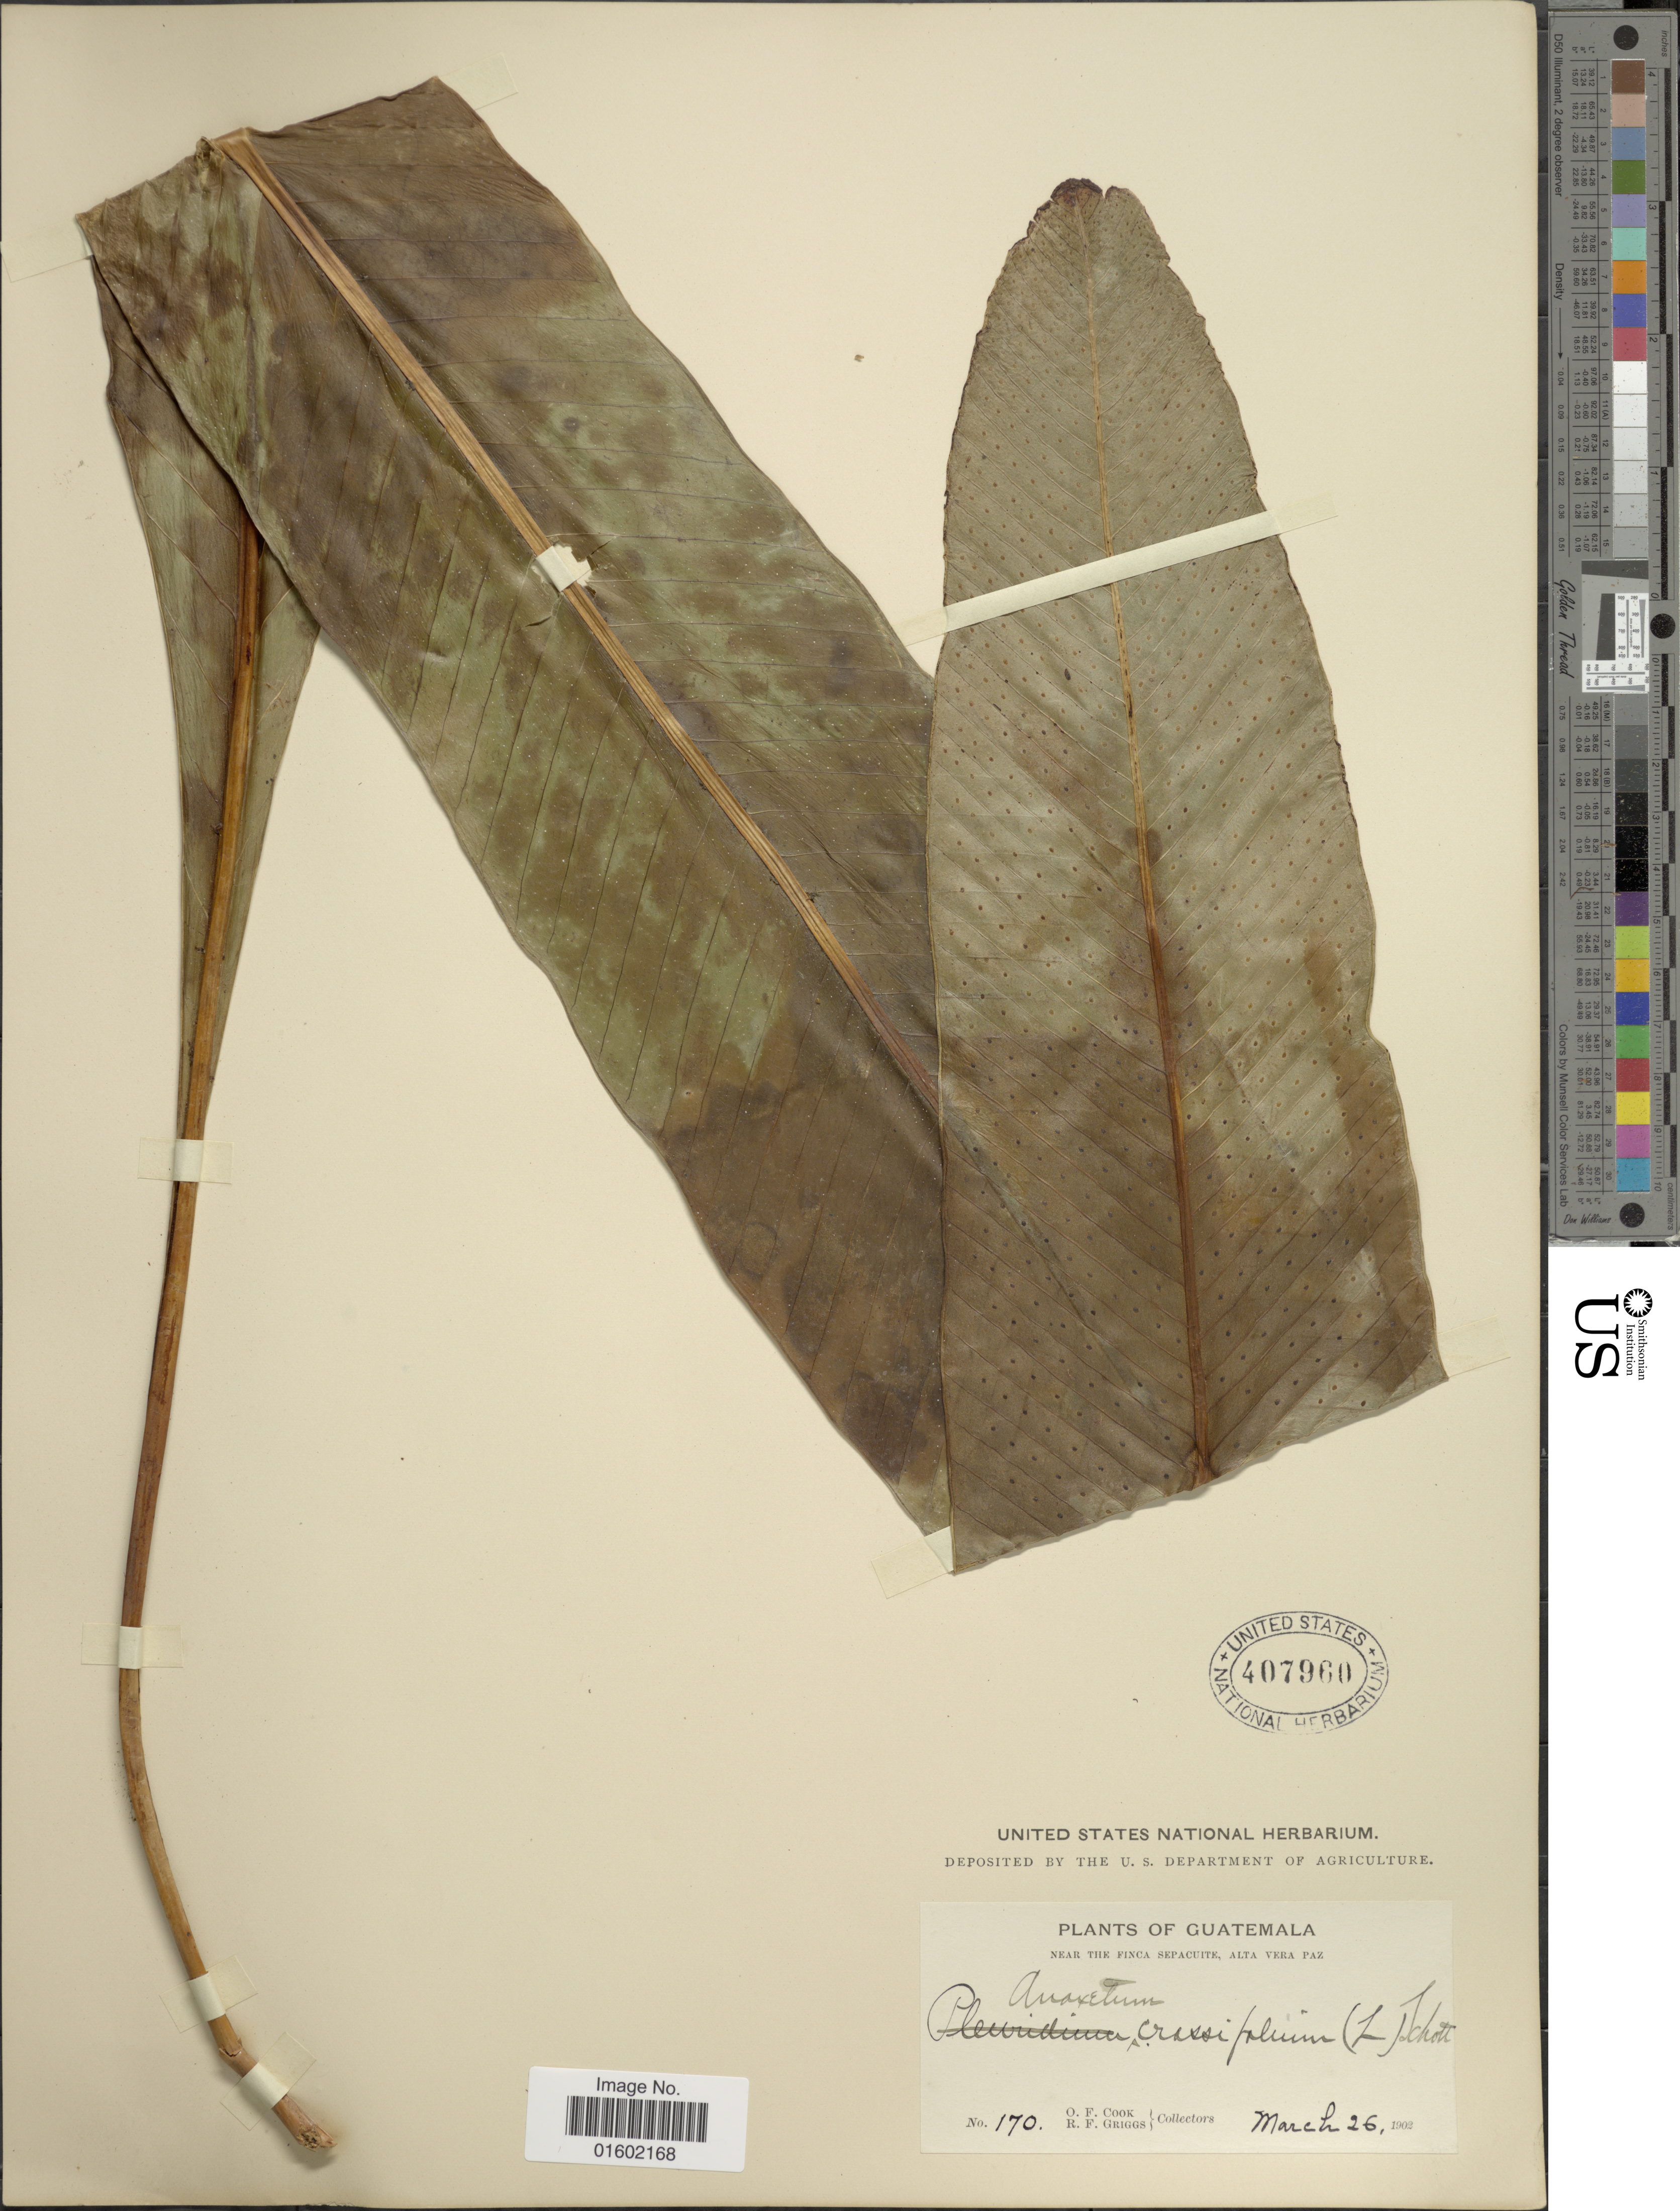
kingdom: Plantae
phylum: Tracheophyta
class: Polypodiopsida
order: Polypodiales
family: Polypodiaceae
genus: Niphidium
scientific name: Niphidium crassifolium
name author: (L.) Lellinger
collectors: O. F. Cook & R. F. Griggs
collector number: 170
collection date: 1902-03-26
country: Guatemala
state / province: Alta Verapaz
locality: Near the Finca Sepacuite, Alta Verapaz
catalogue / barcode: US 407960